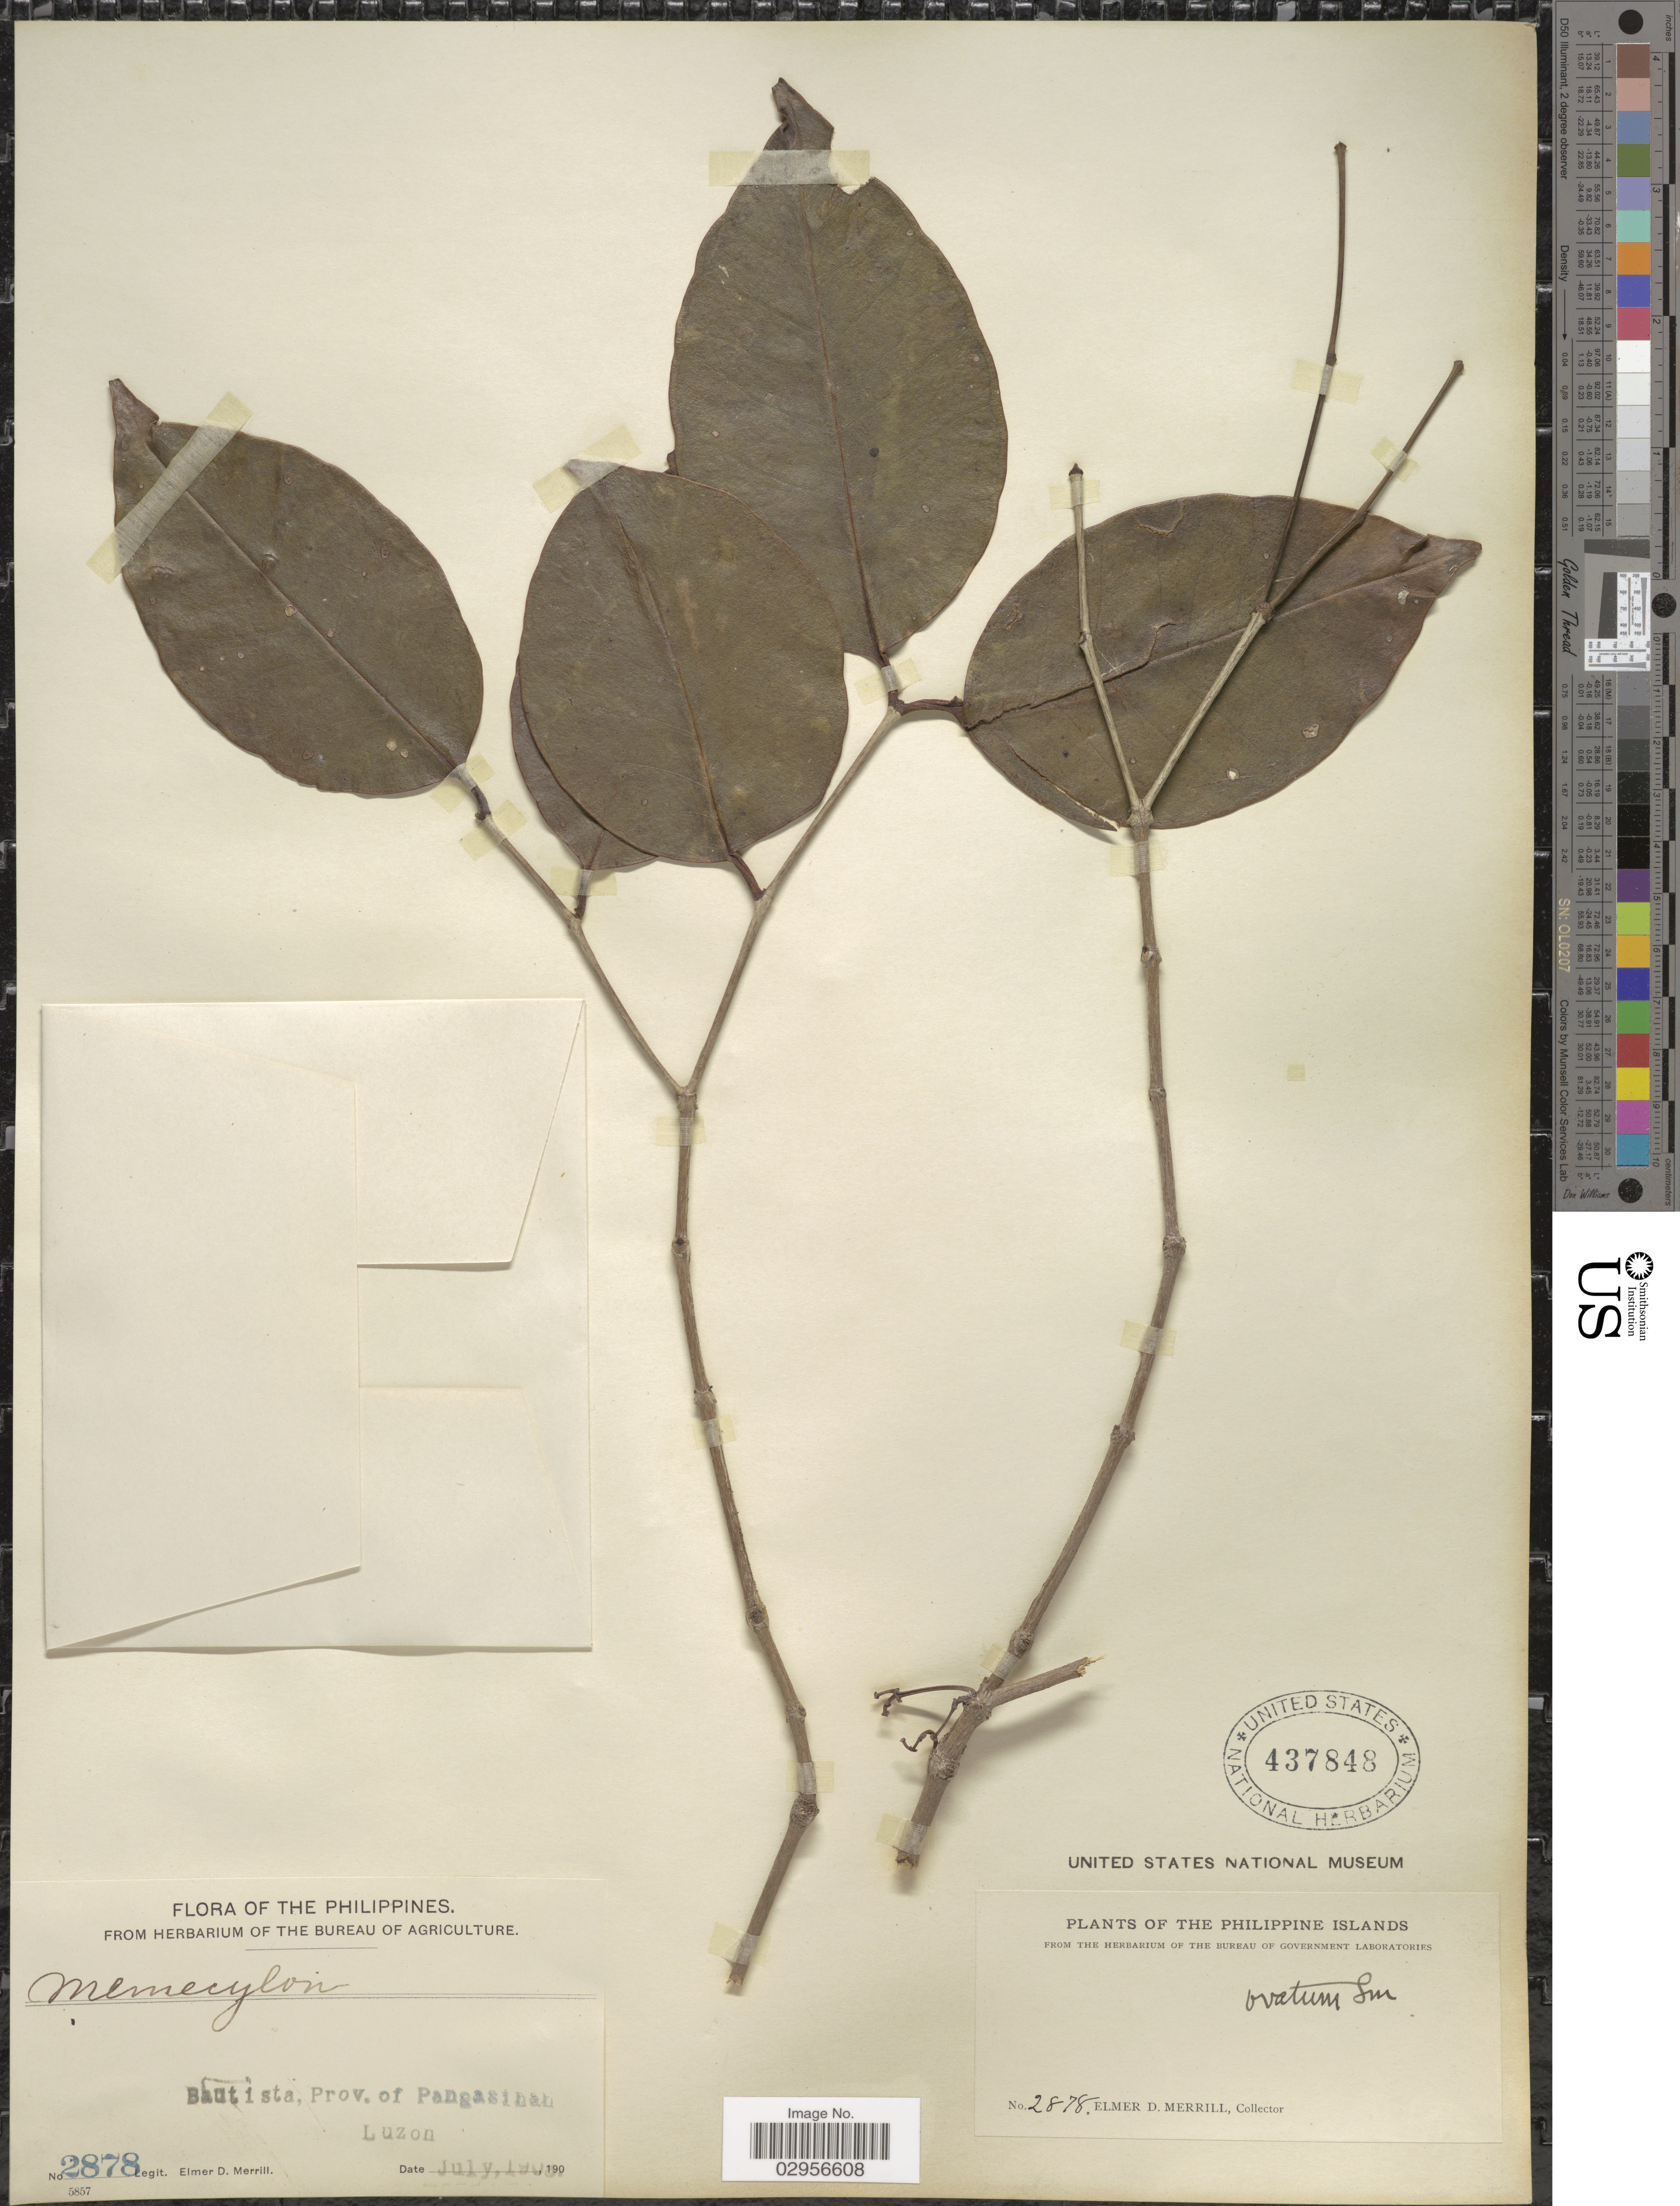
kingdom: Plantae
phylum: Tracheophyta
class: Magnoliopsida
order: Myrtales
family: Melastomataceae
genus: Memecylon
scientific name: Memecylon edule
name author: Roxb.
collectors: E. D. Merrill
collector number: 2878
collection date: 1908-07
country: Philippines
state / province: Ilocos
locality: Bautista, Prov. of Pangasinan, Luzon.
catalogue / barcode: US 437848